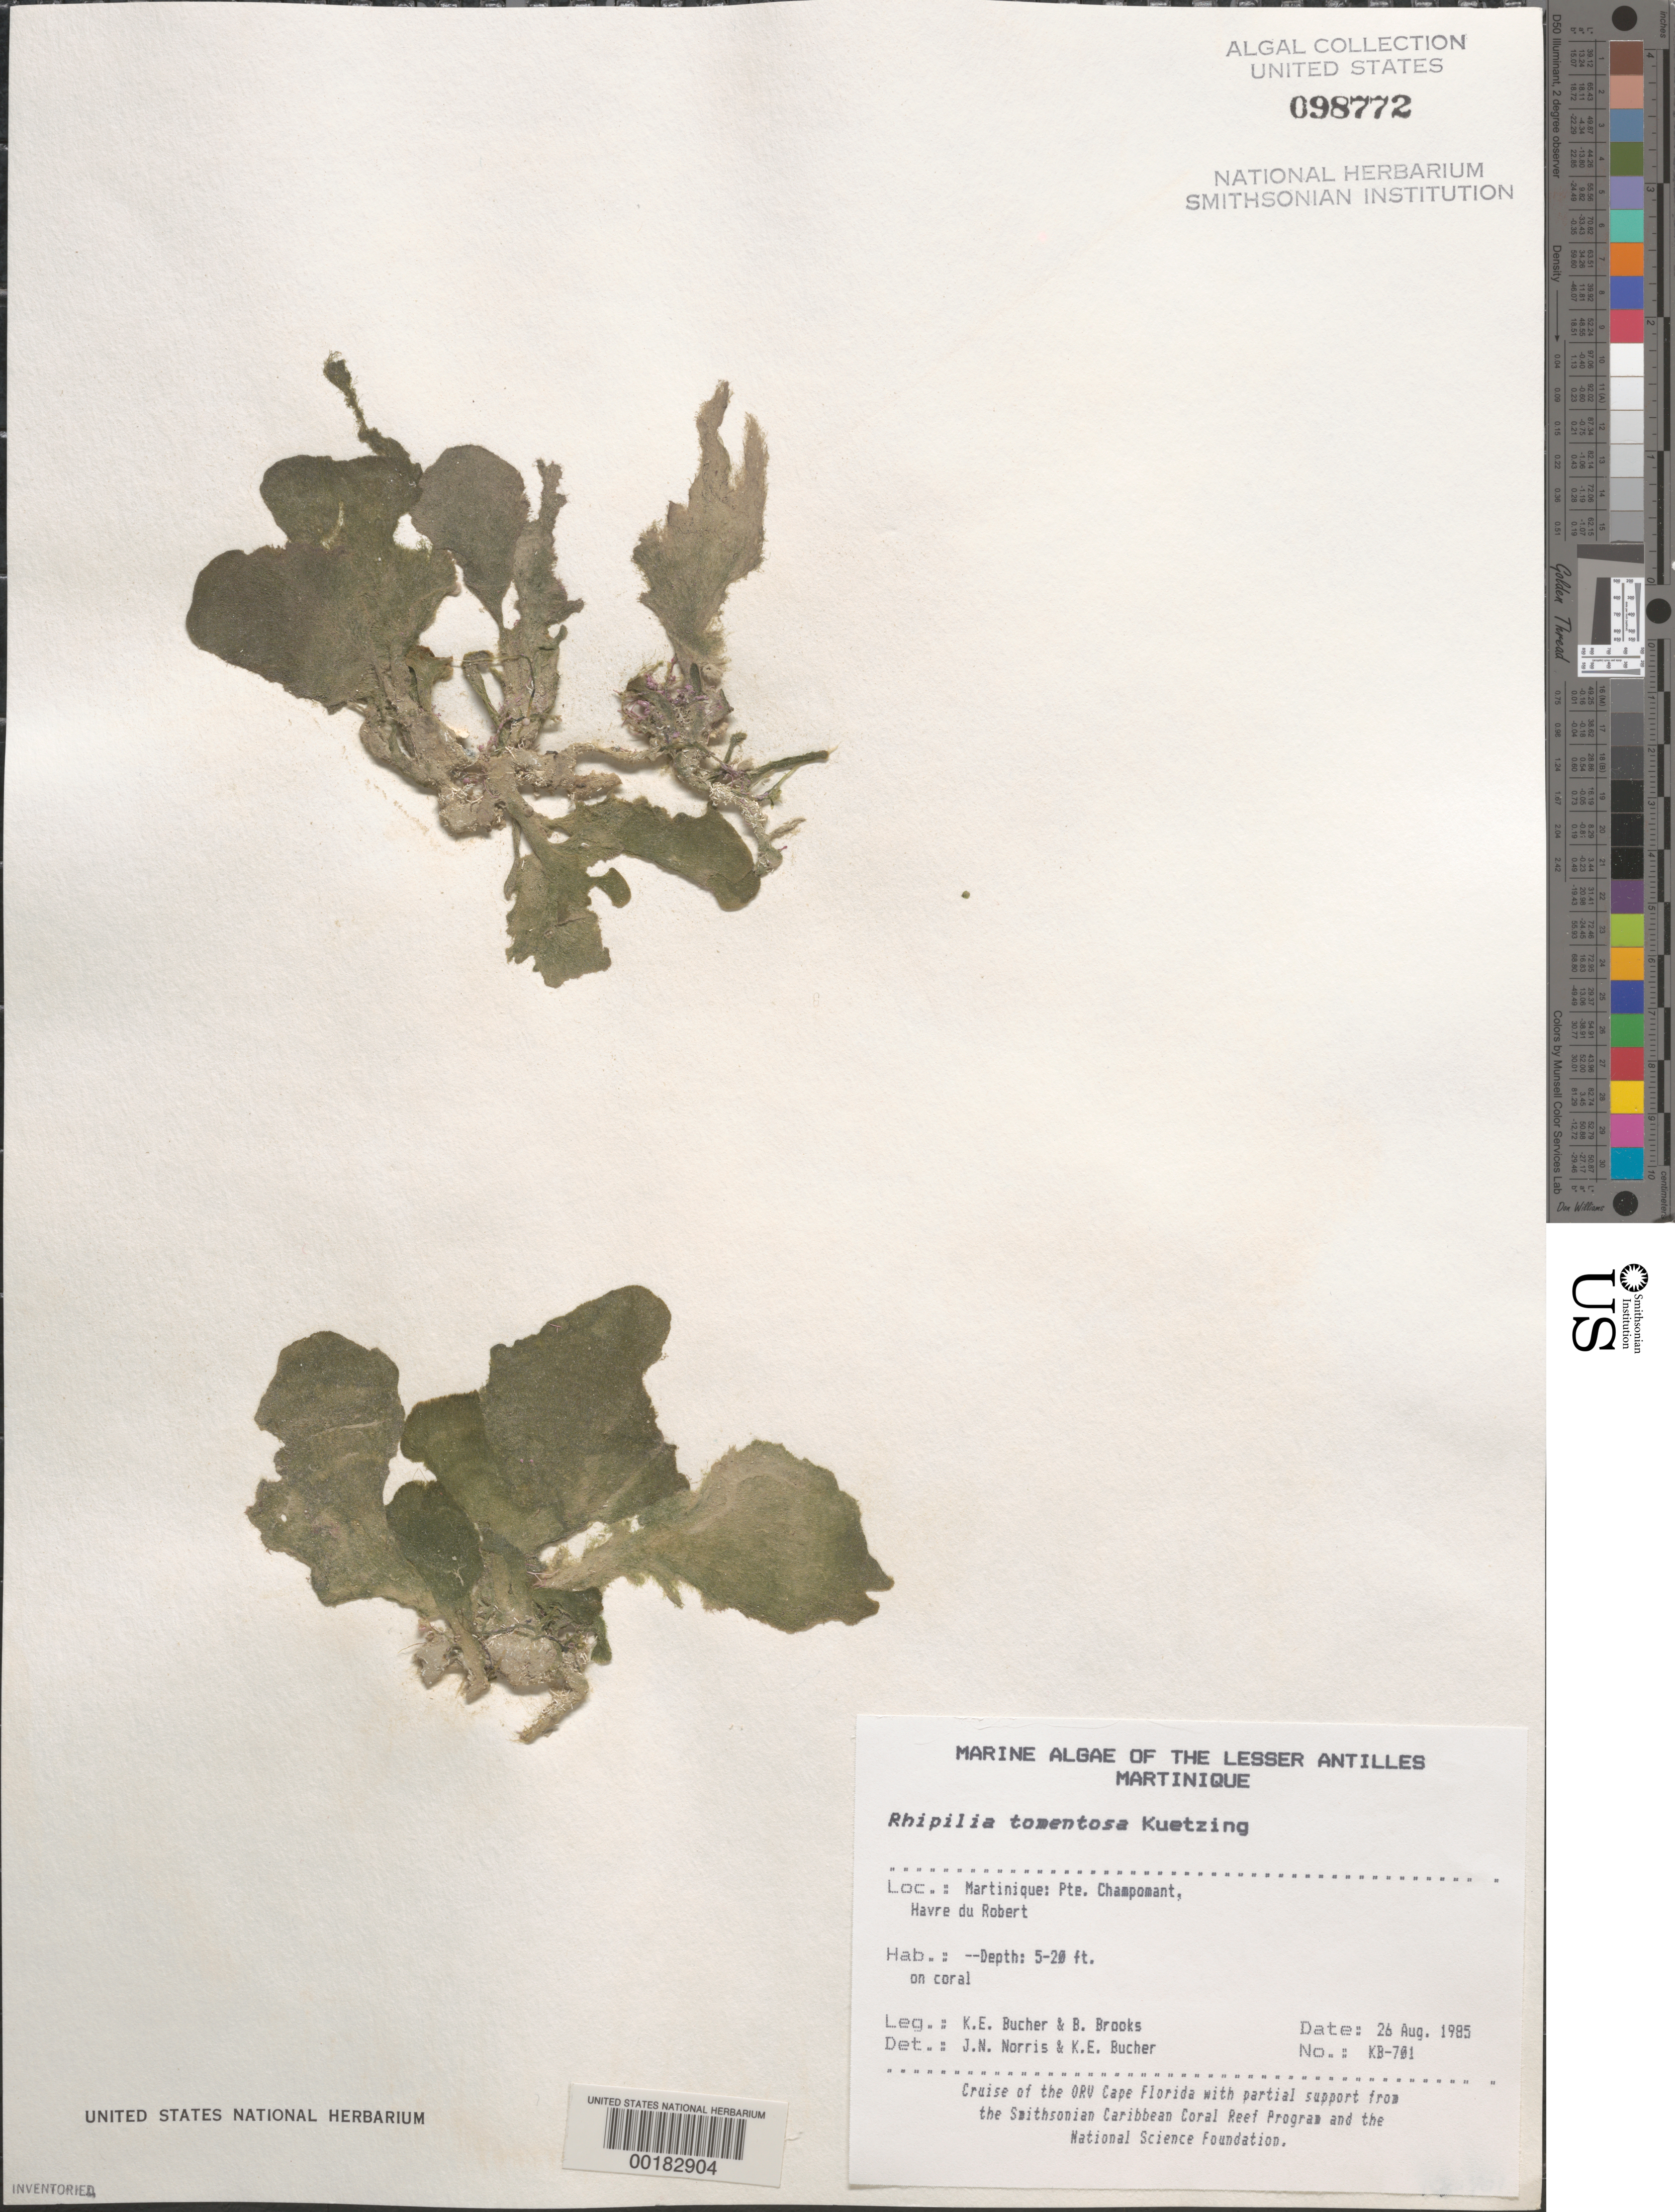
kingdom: Plantae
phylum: Chlorophyta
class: Ulvophyceae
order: Bryopsidales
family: Rhipiliaceae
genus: Rhipilia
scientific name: Rhipilia tomentosa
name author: Kütz.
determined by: Norris, J. N.; Bucher, K. E.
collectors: K. E. Bucher & B. Brooks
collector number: Kb-701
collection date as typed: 26 Aug 1985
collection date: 1985-08-26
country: Martinique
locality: Pointe Champonant, Havre du Robert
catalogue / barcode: US 98772